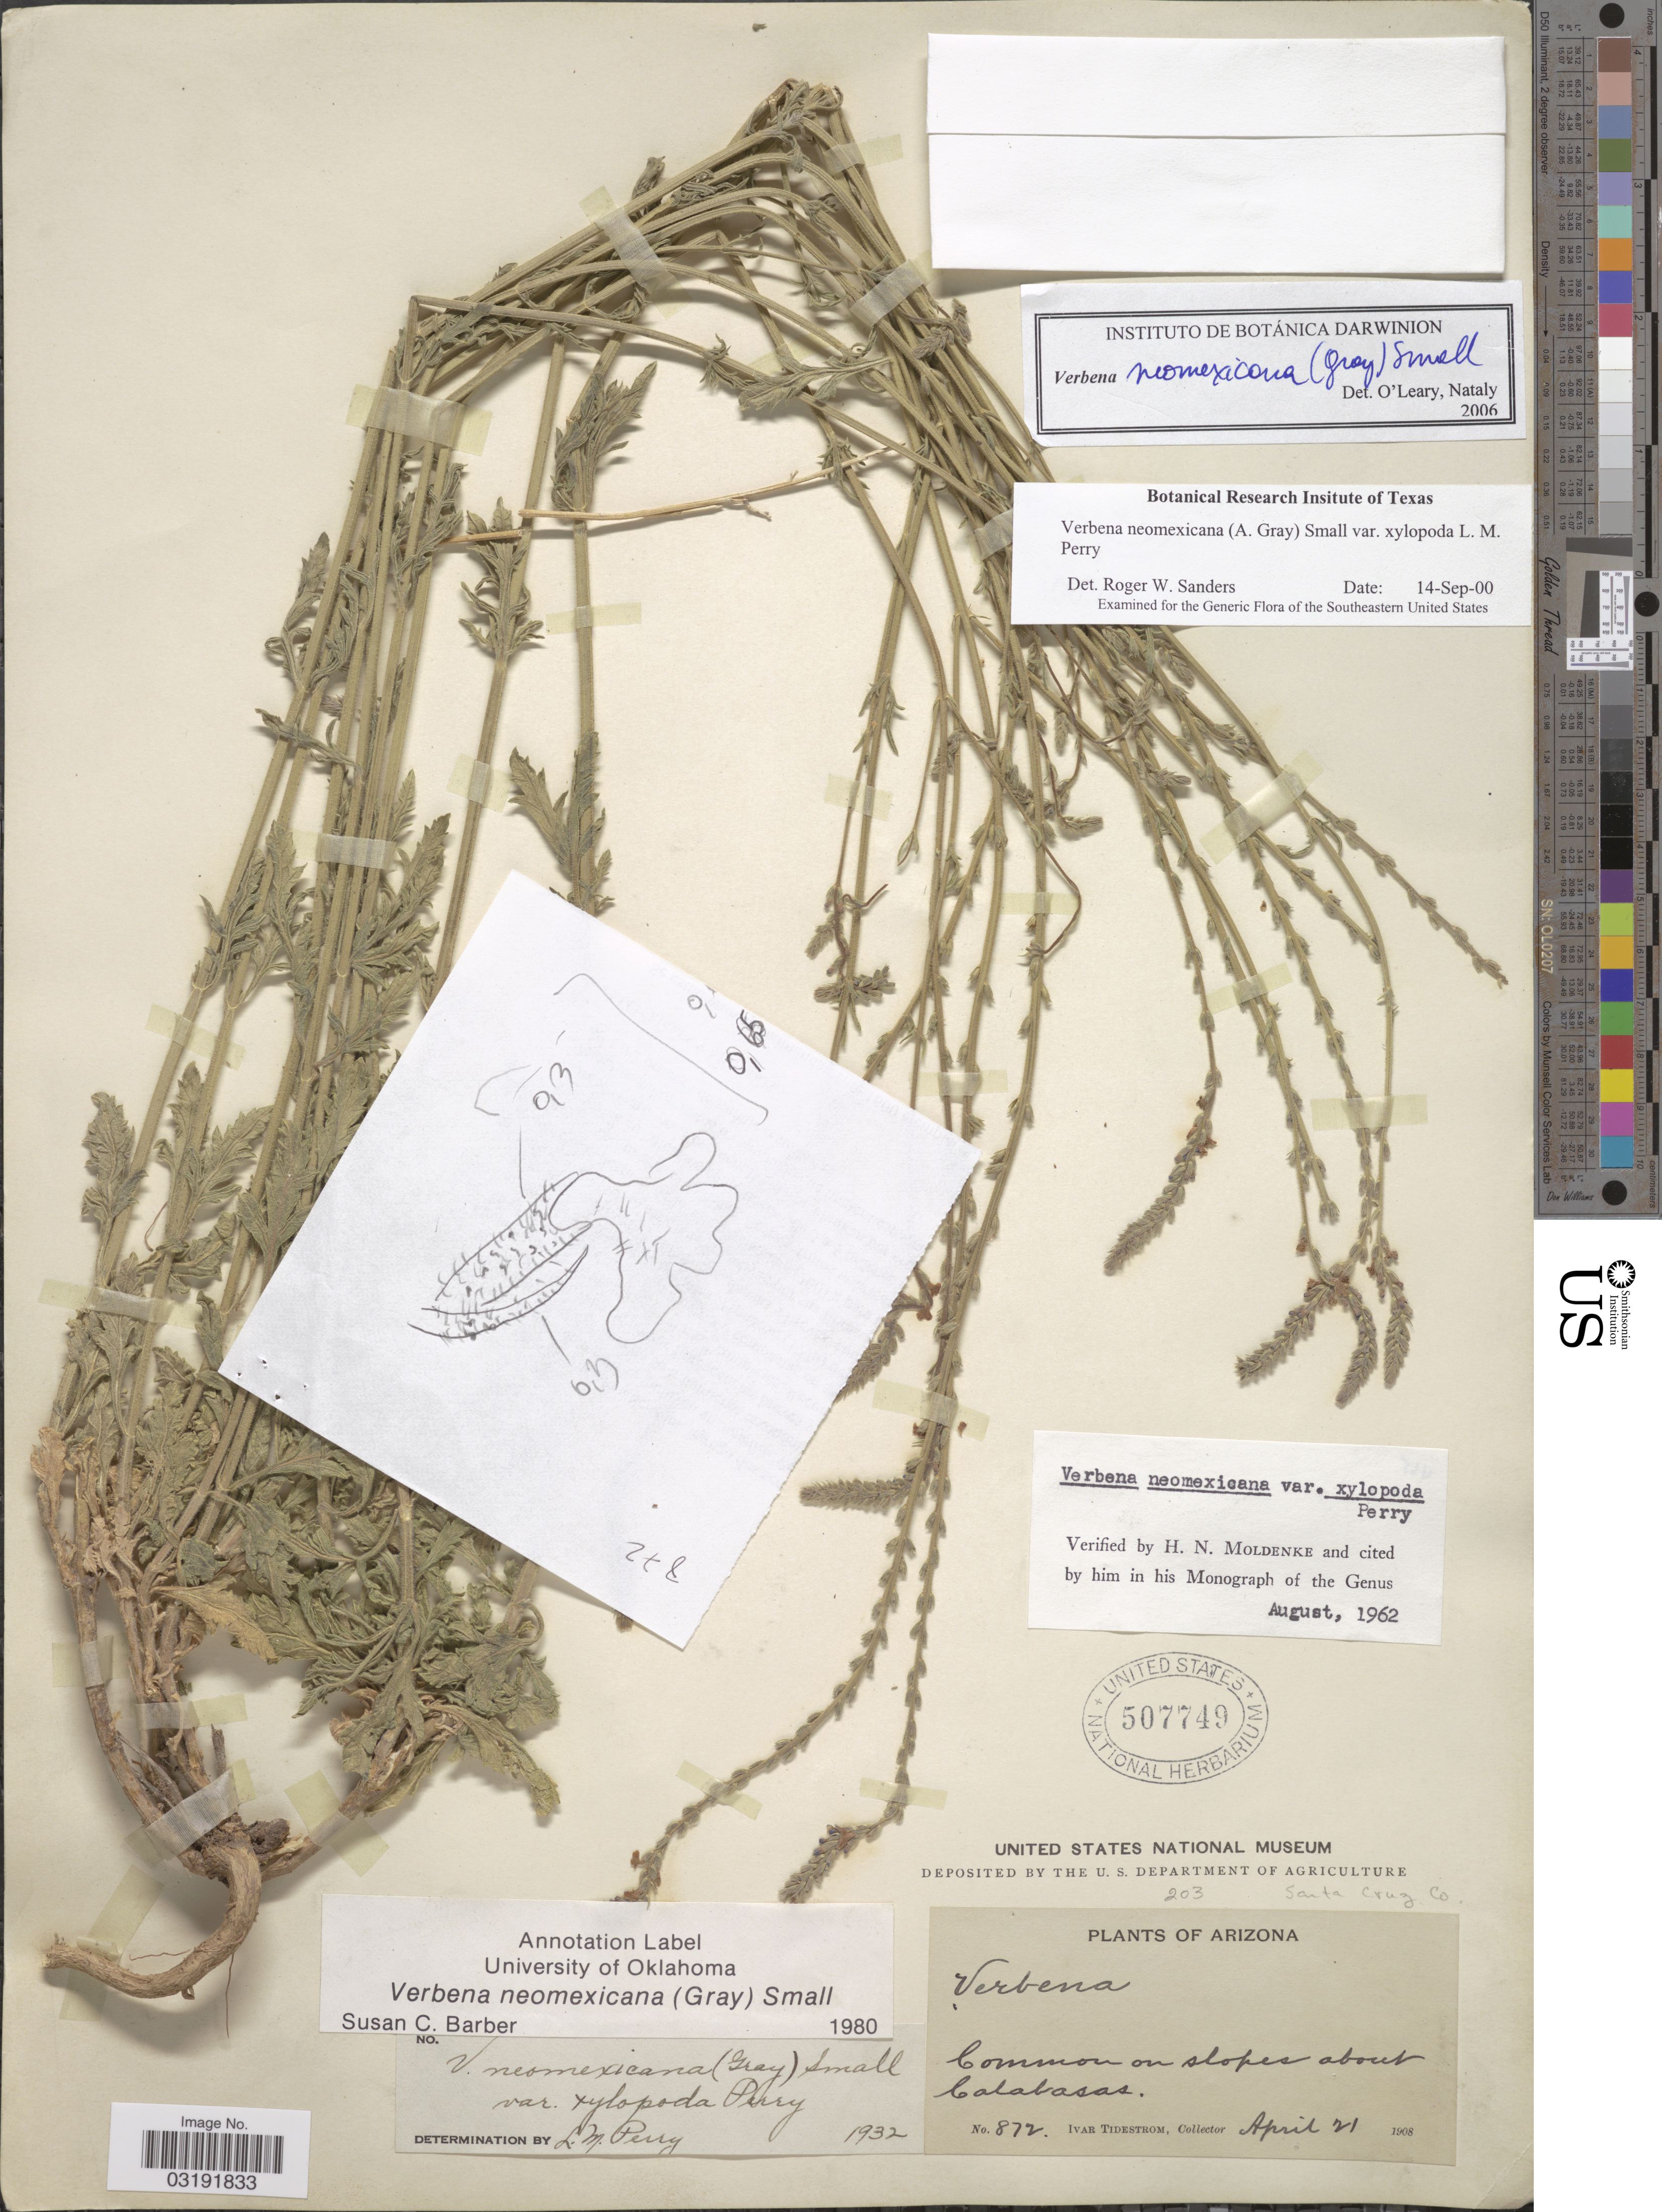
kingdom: Plantae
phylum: Tracheophyta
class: Magnoliopsida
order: Lamiales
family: Verbenaceae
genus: Verbena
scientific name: Verbena neomexicana var. hirtella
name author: L.M. Perry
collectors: I. F. Tidestrom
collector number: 872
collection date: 1908-04-21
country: United States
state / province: Arizona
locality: Santa Cruz Co. On slopes about Calabasas.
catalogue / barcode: US 507749